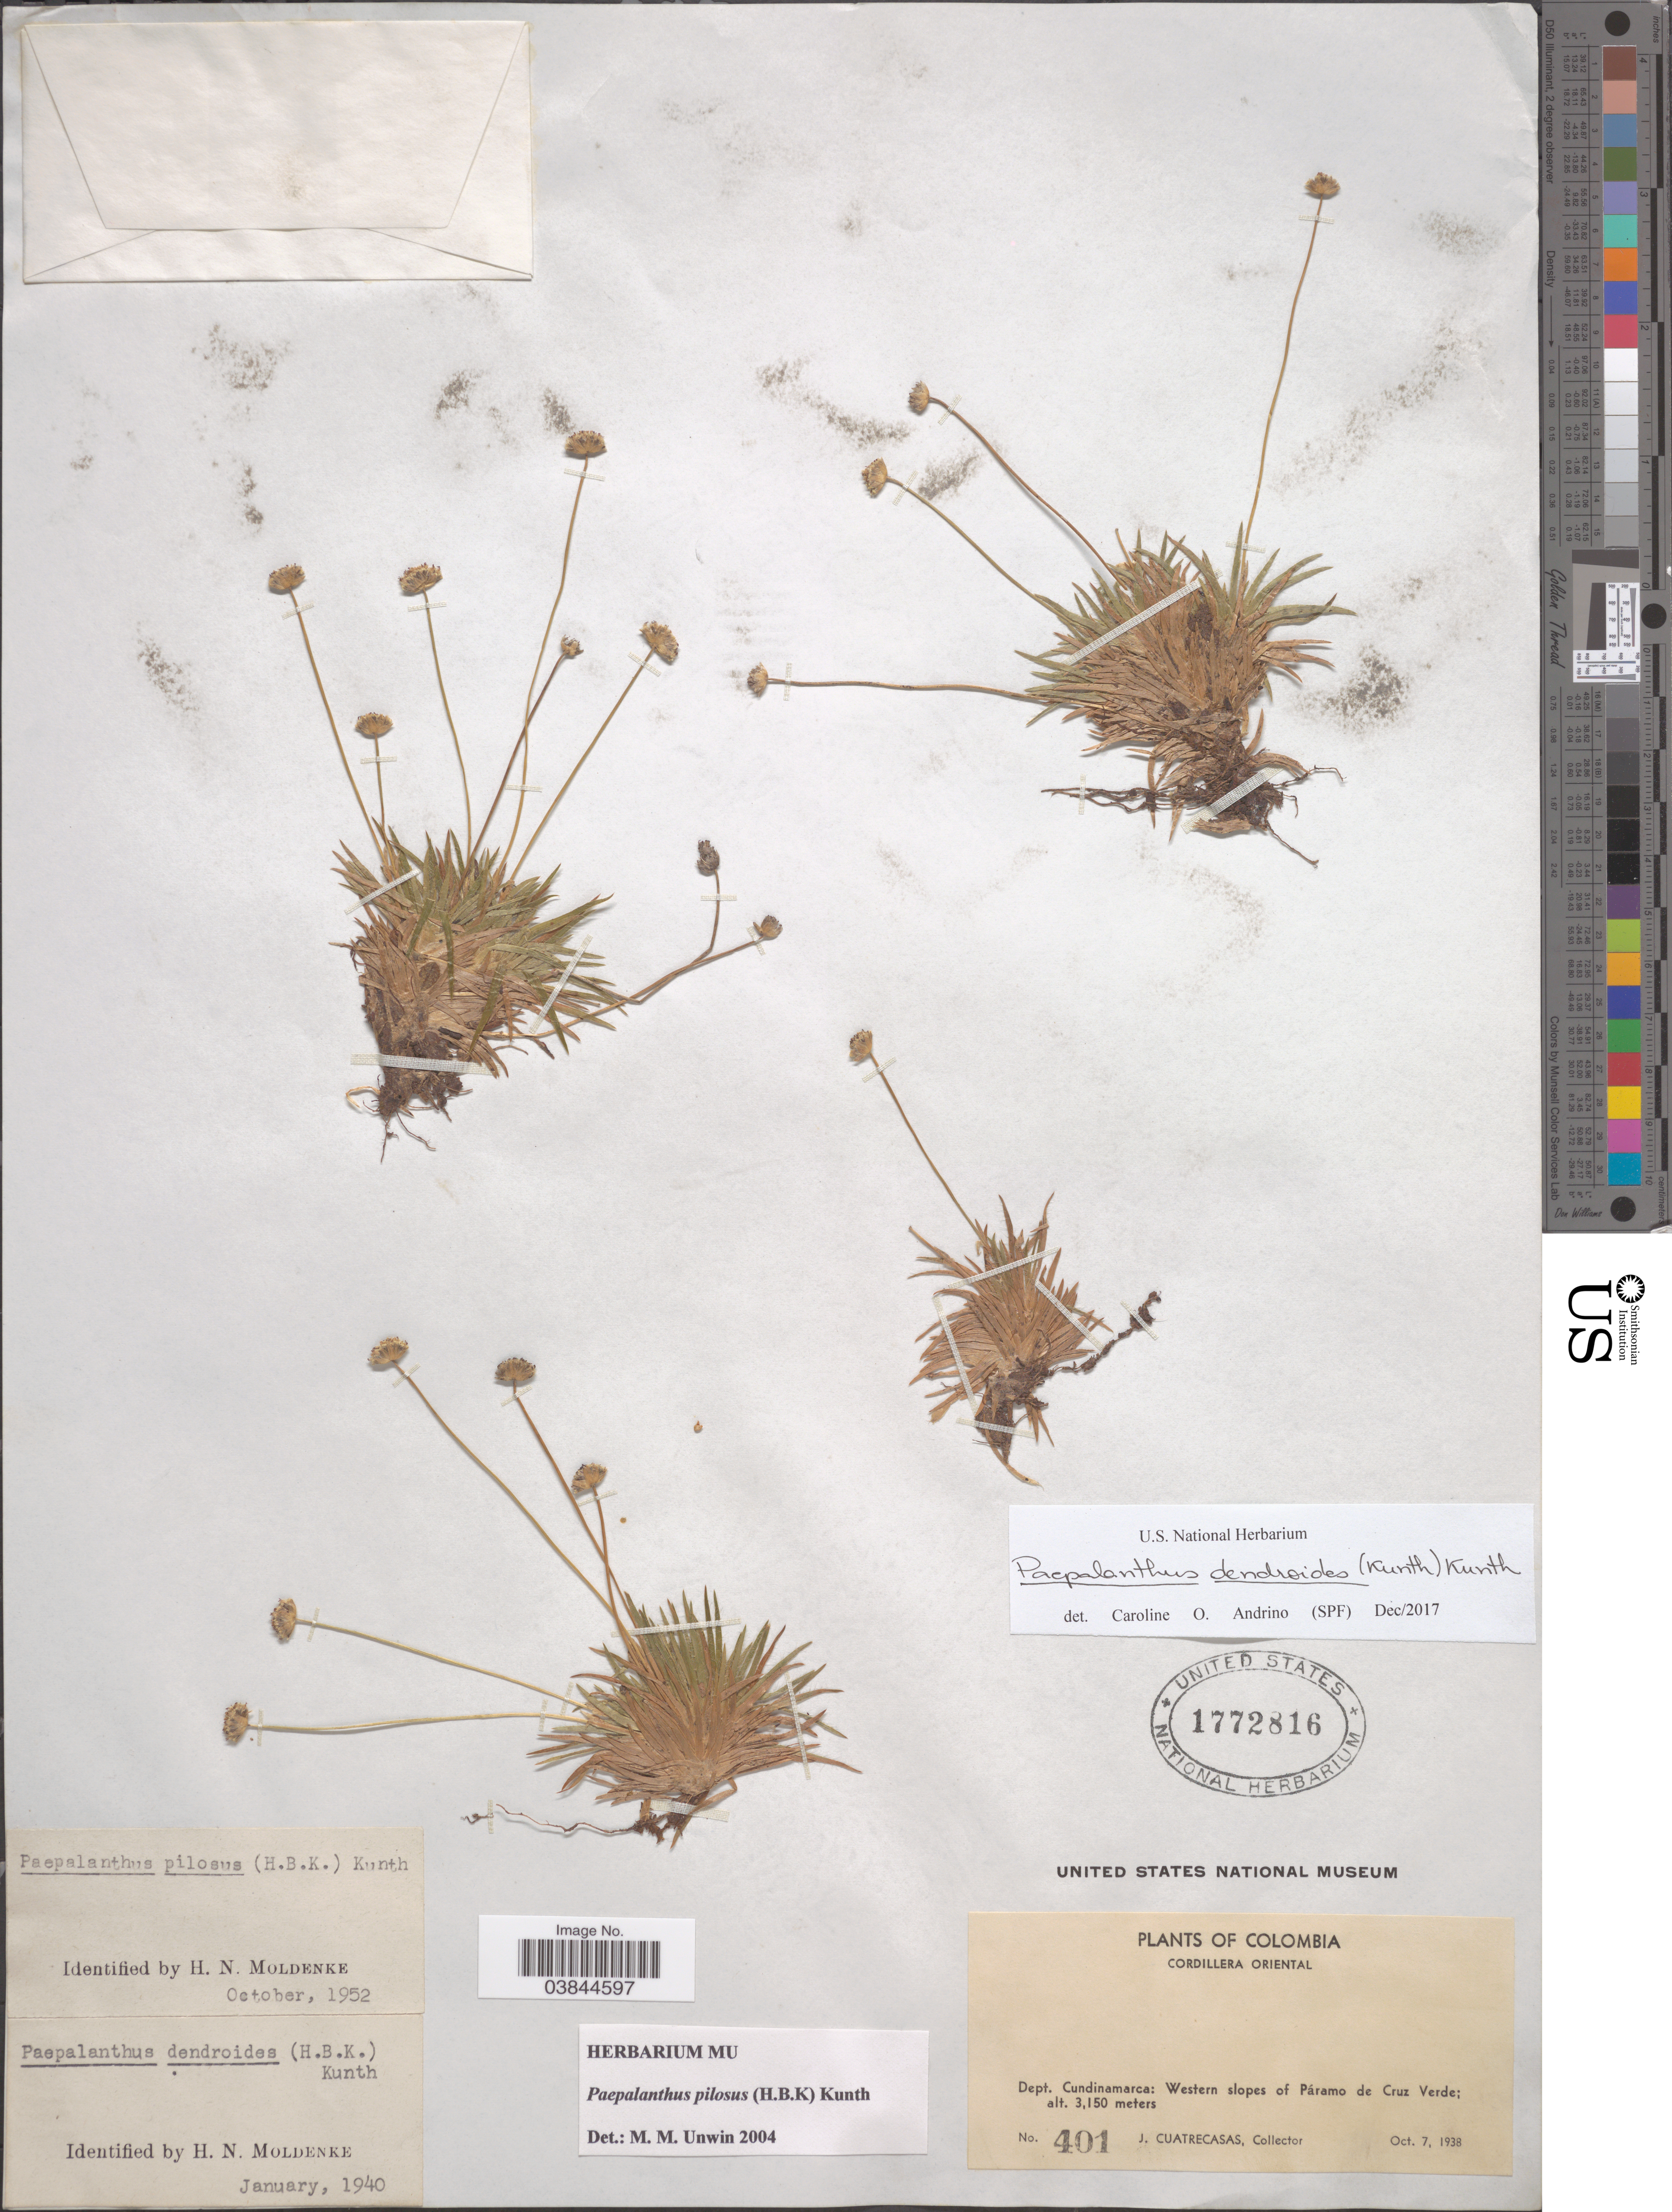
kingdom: Plantae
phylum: Tracheophyta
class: Liliopsida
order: Poales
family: Eriocaulaceae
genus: Paepalanthus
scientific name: Paepalanthus dendroides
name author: (Kunth) Kunth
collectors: J. Cuatrecasas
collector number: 401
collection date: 1938-10-07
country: Colombia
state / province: Cundinamarca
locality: Cordillera Oriental. Dept. Cundinamarca: Western slopes of Páramo de Cruz Verde.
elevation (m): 3150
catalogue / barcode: US 1772816